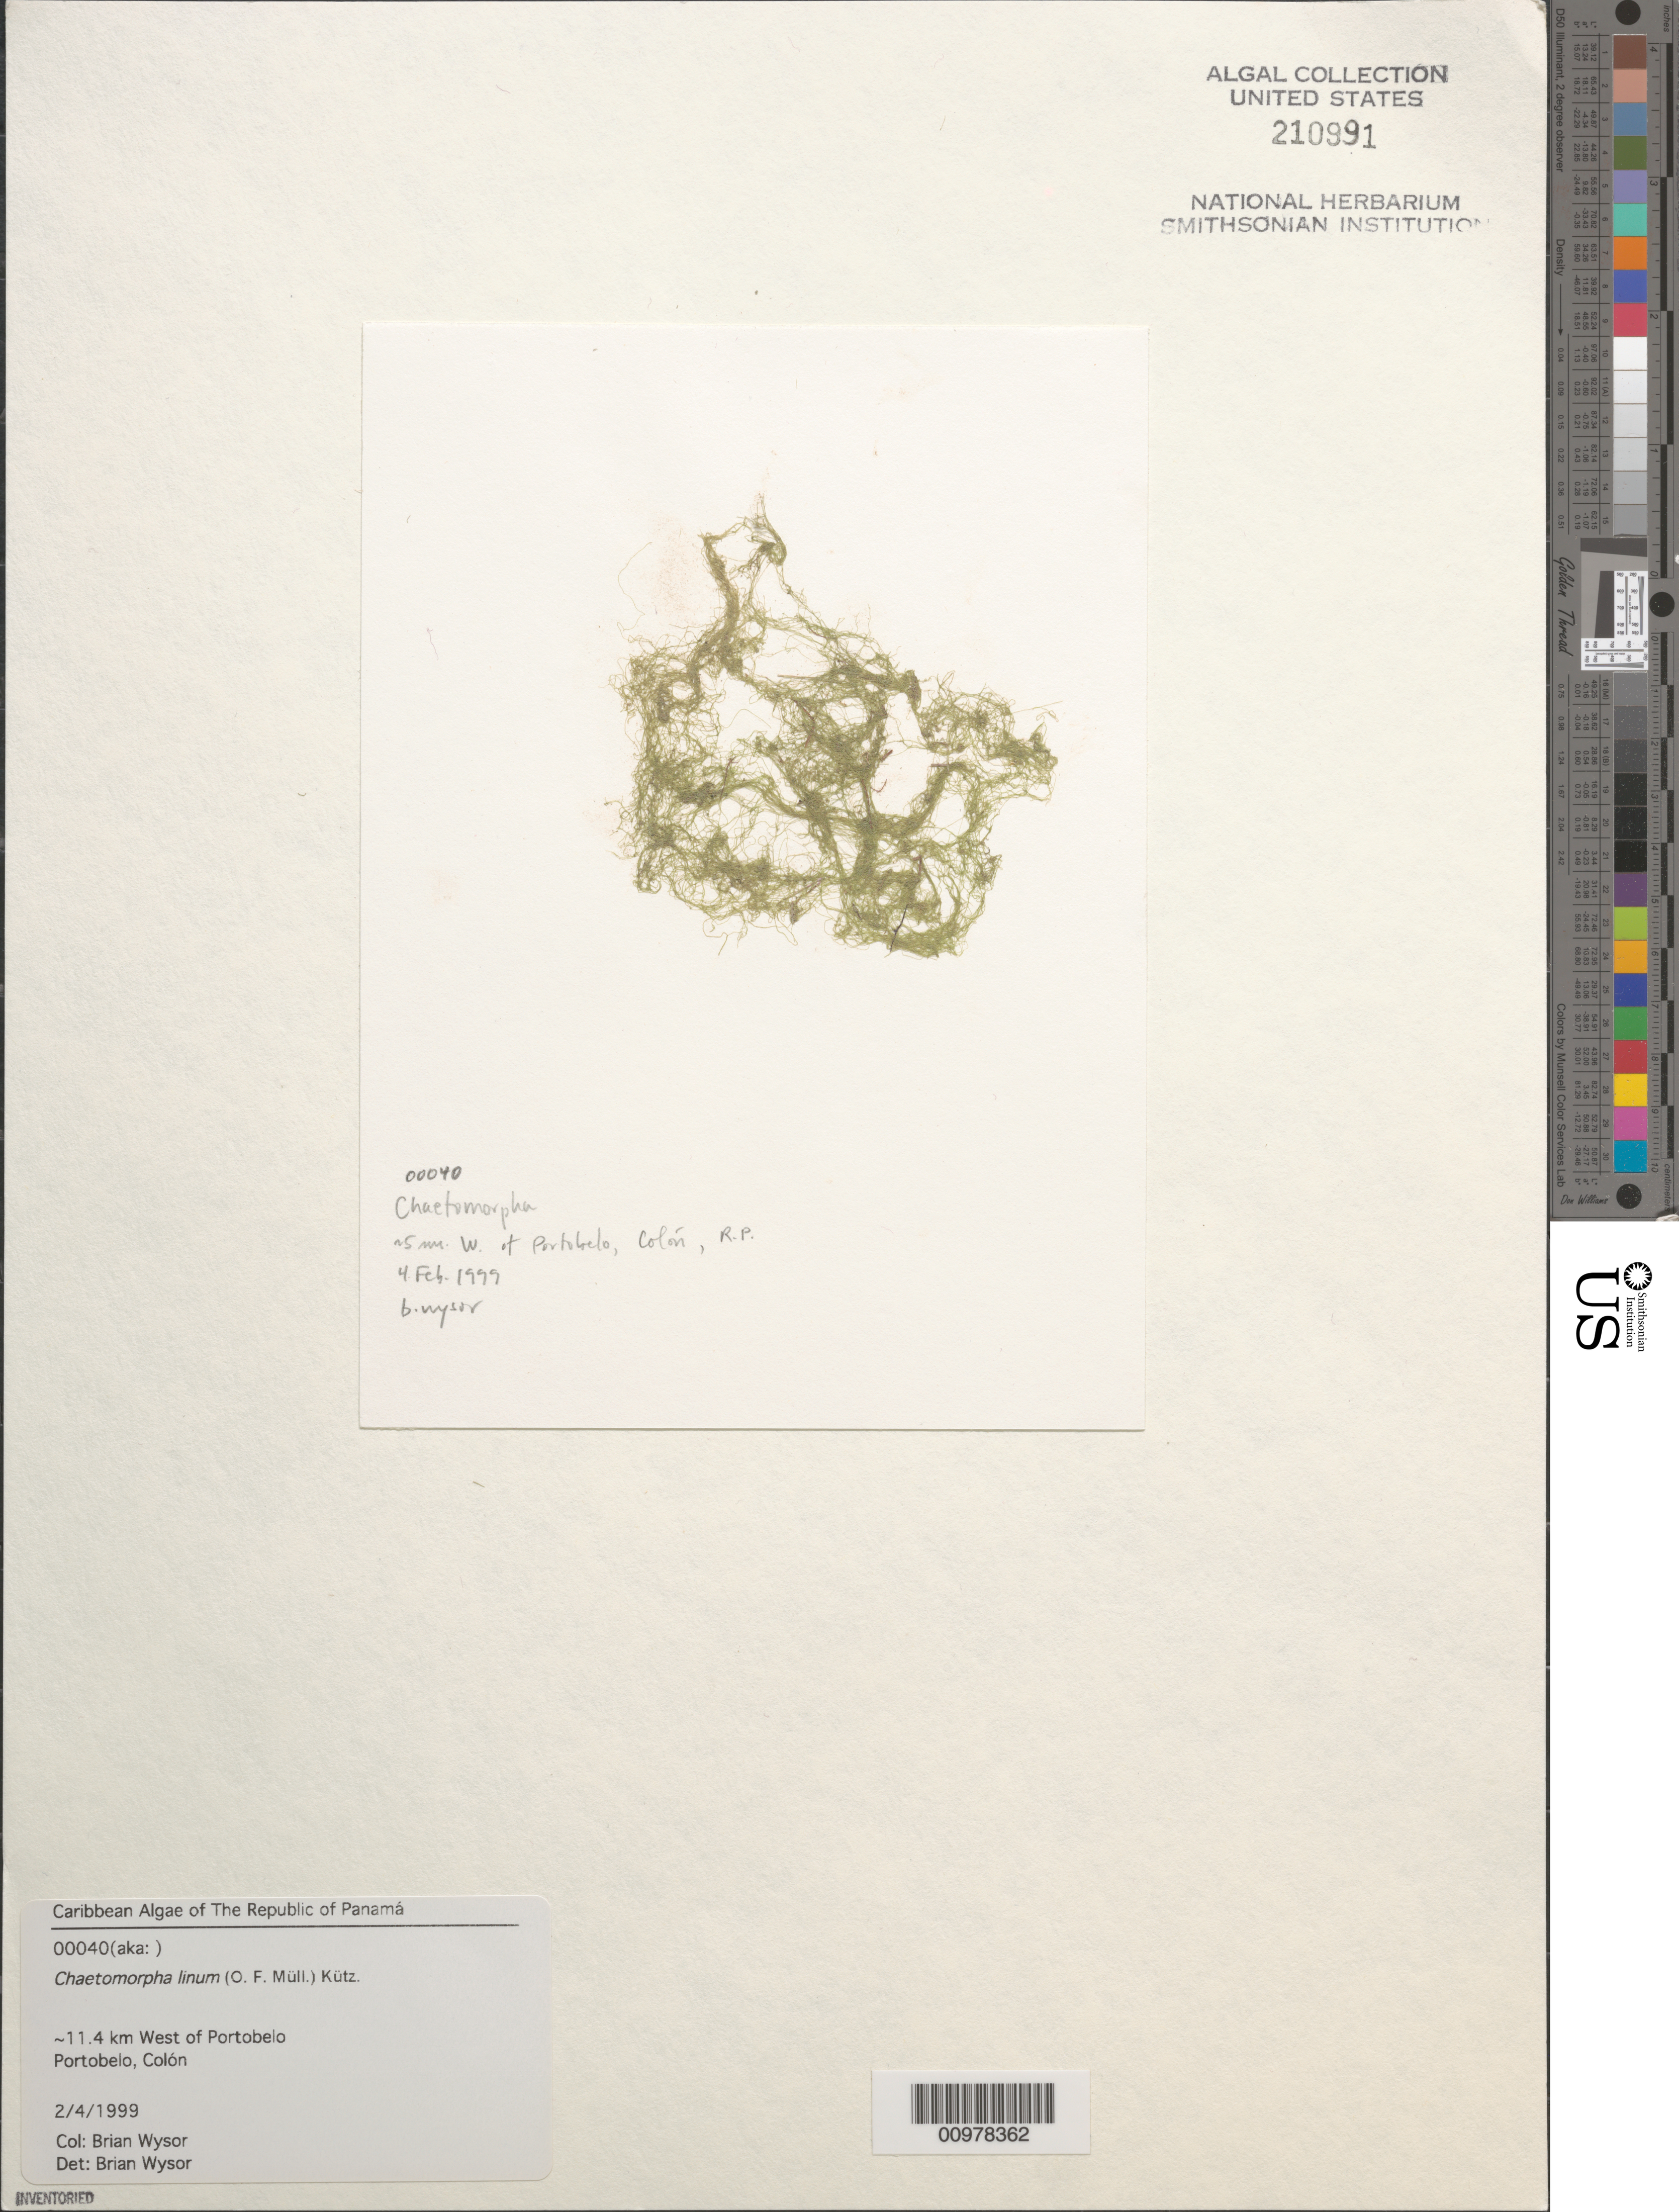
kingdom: Plantae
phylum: Chlorophyta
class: Ulvophyceae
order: Cladophorales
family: Cladophoraceae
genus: Chaetomorpha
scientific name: Chaetomorpha linum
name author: (O.F. Muell.) Kütz.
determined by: Wysor, B.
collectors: B. Wysor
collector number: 00040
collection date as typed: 04 Feb 1999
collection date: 1999-02-04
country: Panama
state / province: Colón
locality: Ca. 11.4 km west of Portobelo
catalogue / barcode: US 210991